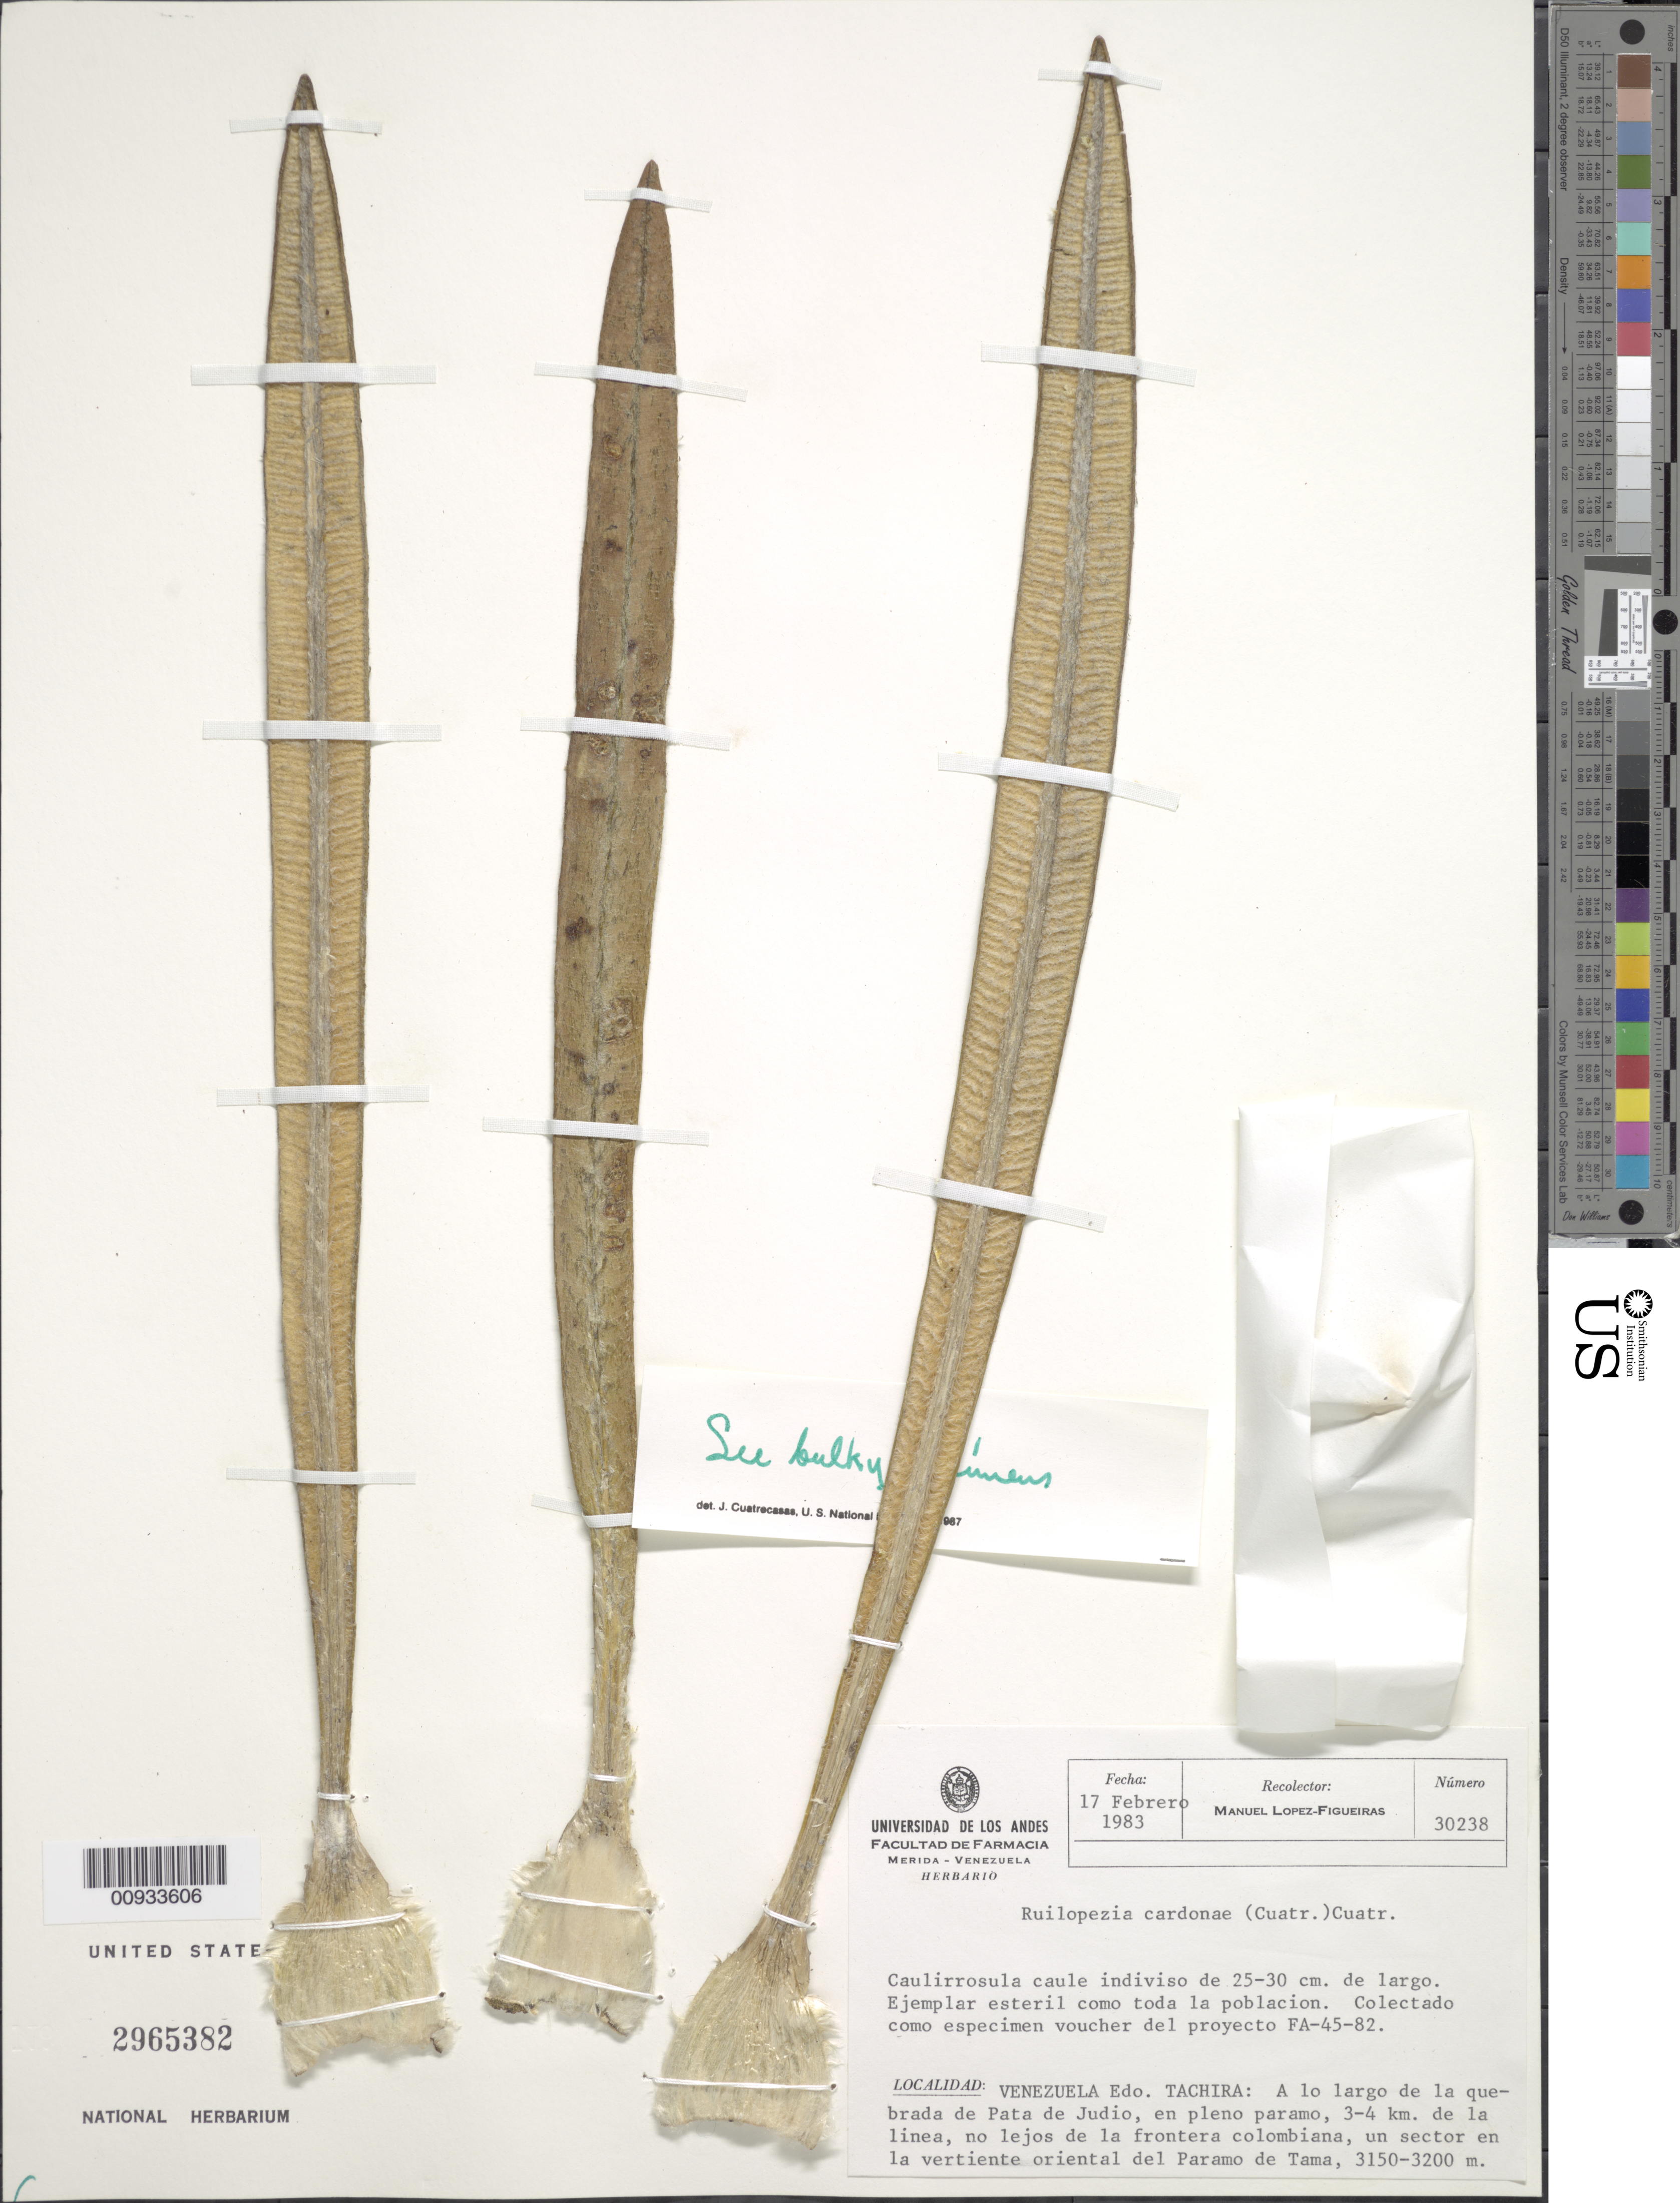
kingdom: Plantae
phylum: Tracheophyta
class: Magnoliopsida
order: Asterales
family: Asteraceae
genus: Ruilopezia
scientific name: Ruilopezia cardonae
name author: (Cuatrec.) Cuatrec.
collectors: M. López Figueiras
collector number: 30238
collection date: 1983-02-17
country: Venezuela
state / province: Tachira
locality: A lo largo de la quebrada de Pata de Judio, 3-4 km de la linea, un sector en la vertiente oriental del Paramo de Tama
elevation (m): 3150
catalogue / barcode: US 2965382